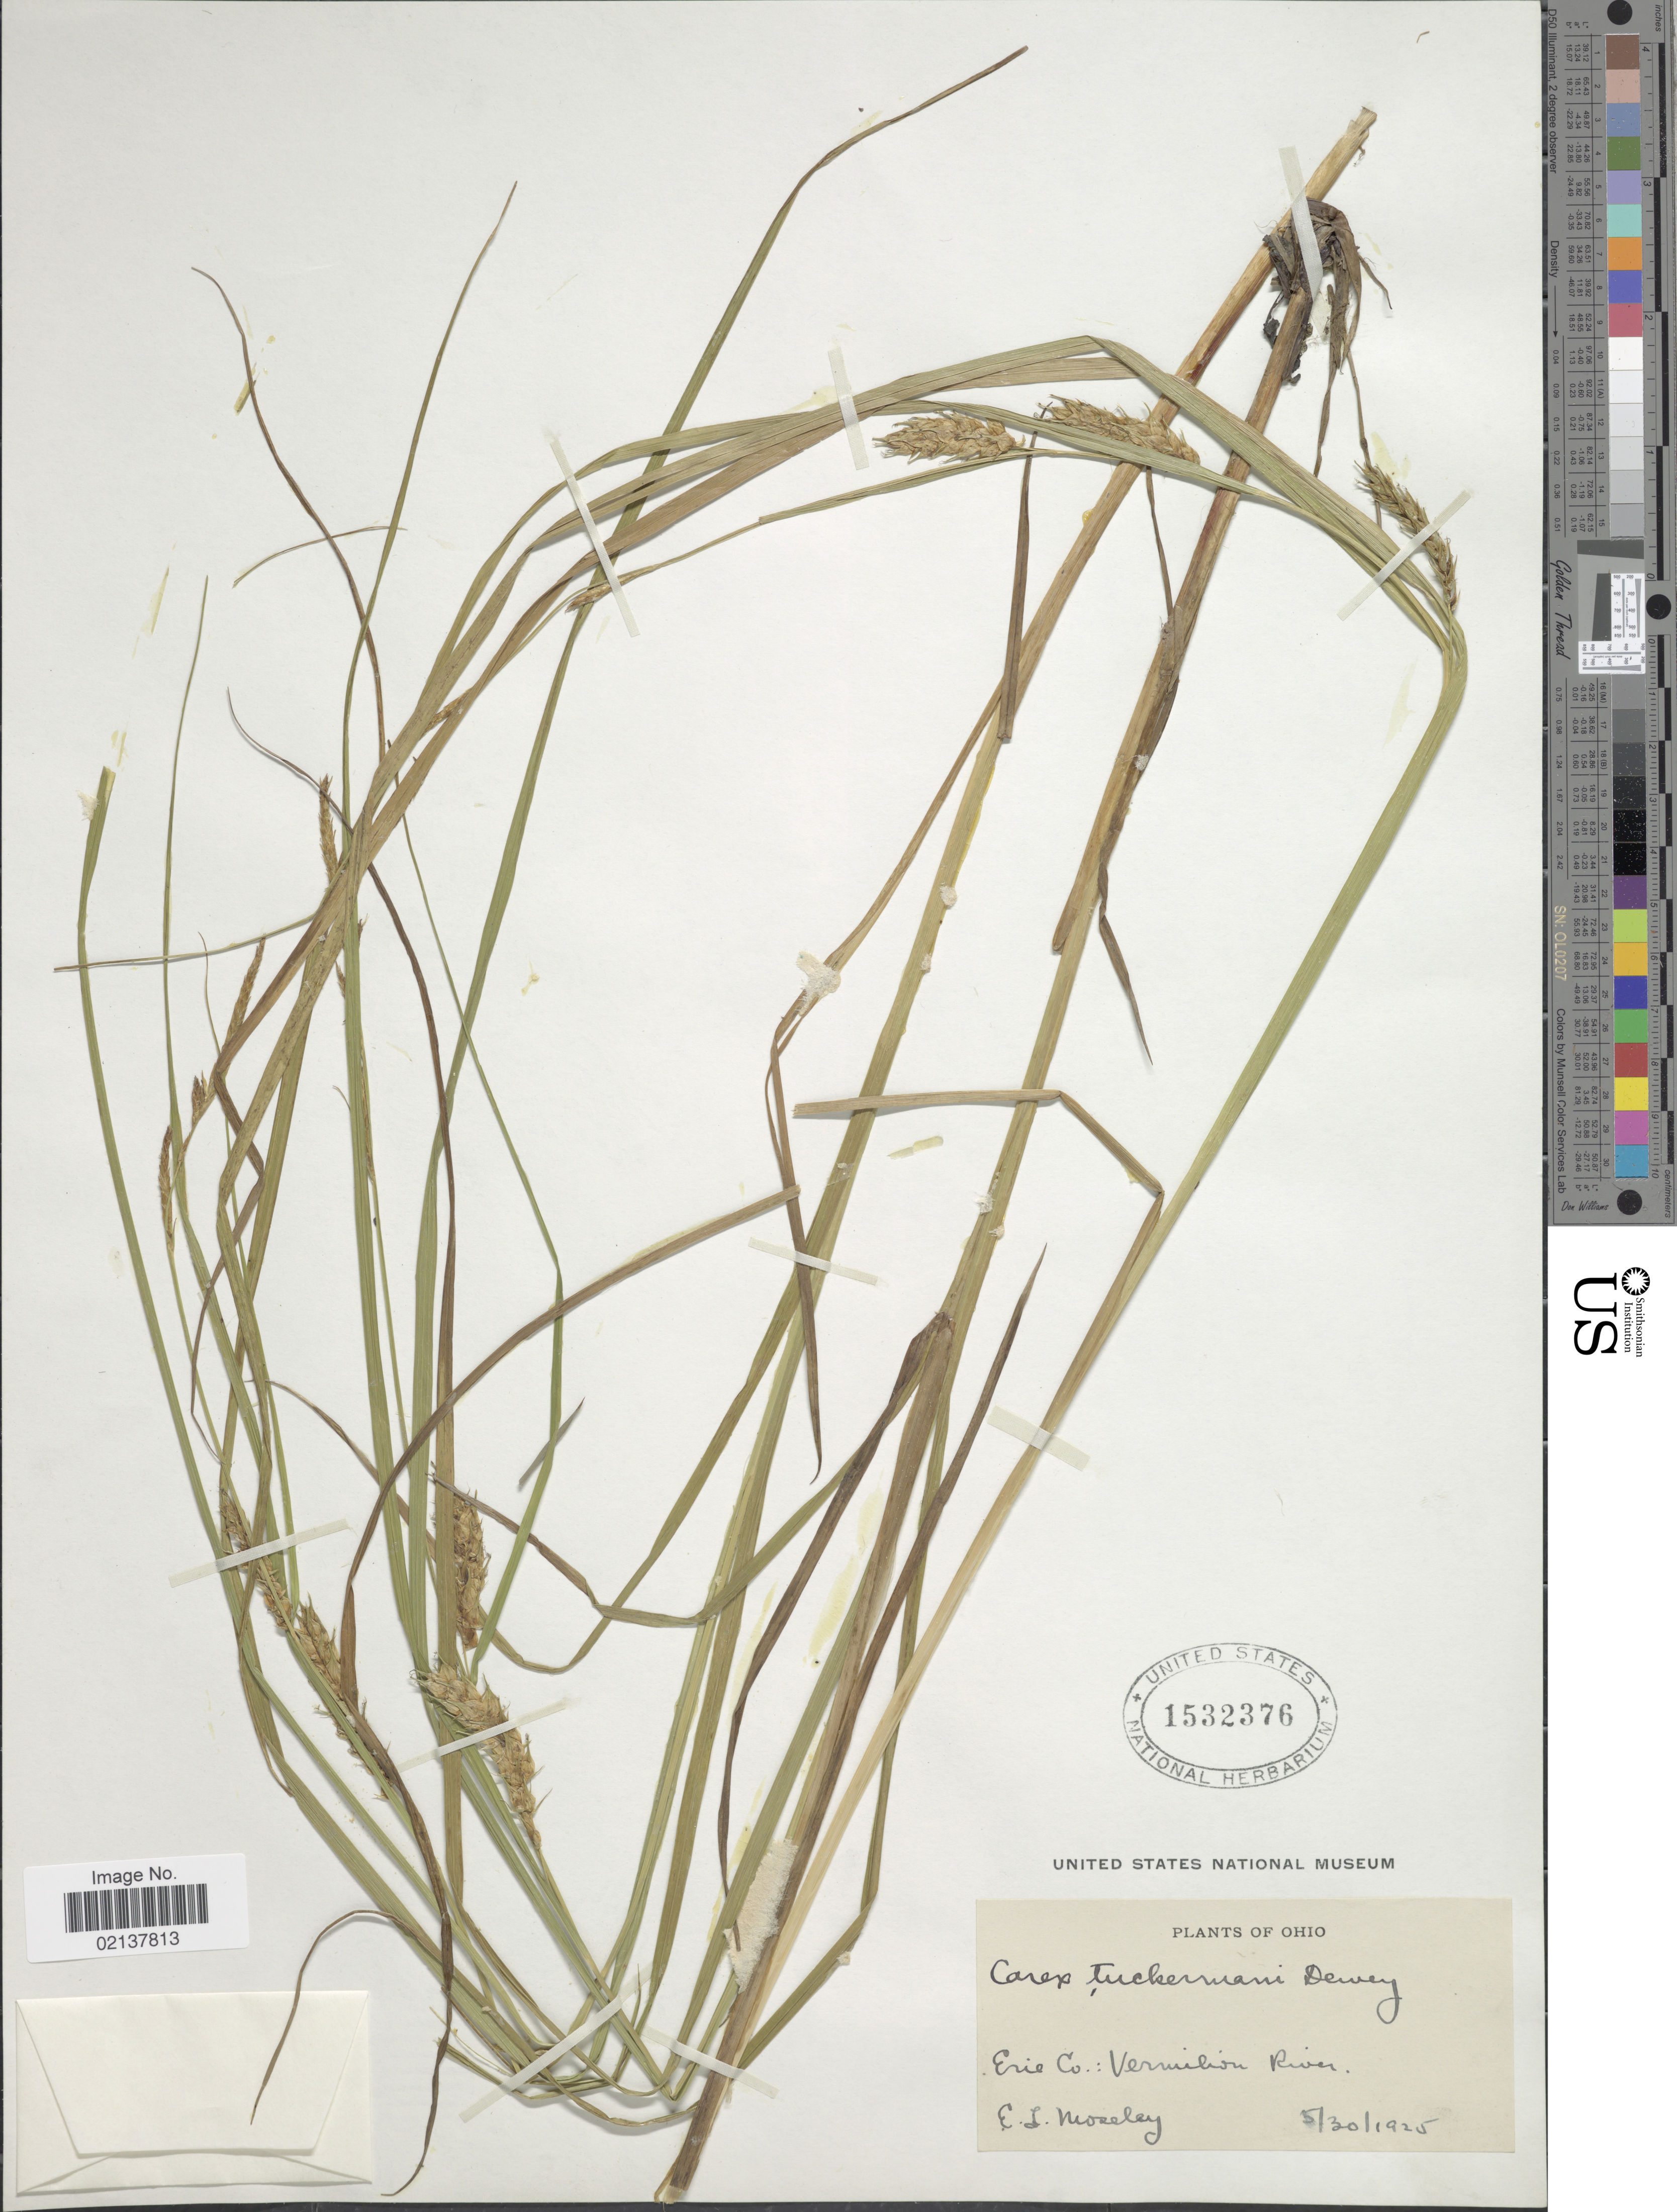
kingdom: Plantae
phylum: Tracheophyta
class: Liliopsida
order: Poales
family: Cyperaceae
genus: Carex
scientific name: Carex tuckermanii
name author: Boott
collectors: E. Moseley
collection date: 1925-05-30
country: United States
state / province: Ohio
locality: Erie Co: Vermilion River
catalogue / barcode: US 1532376